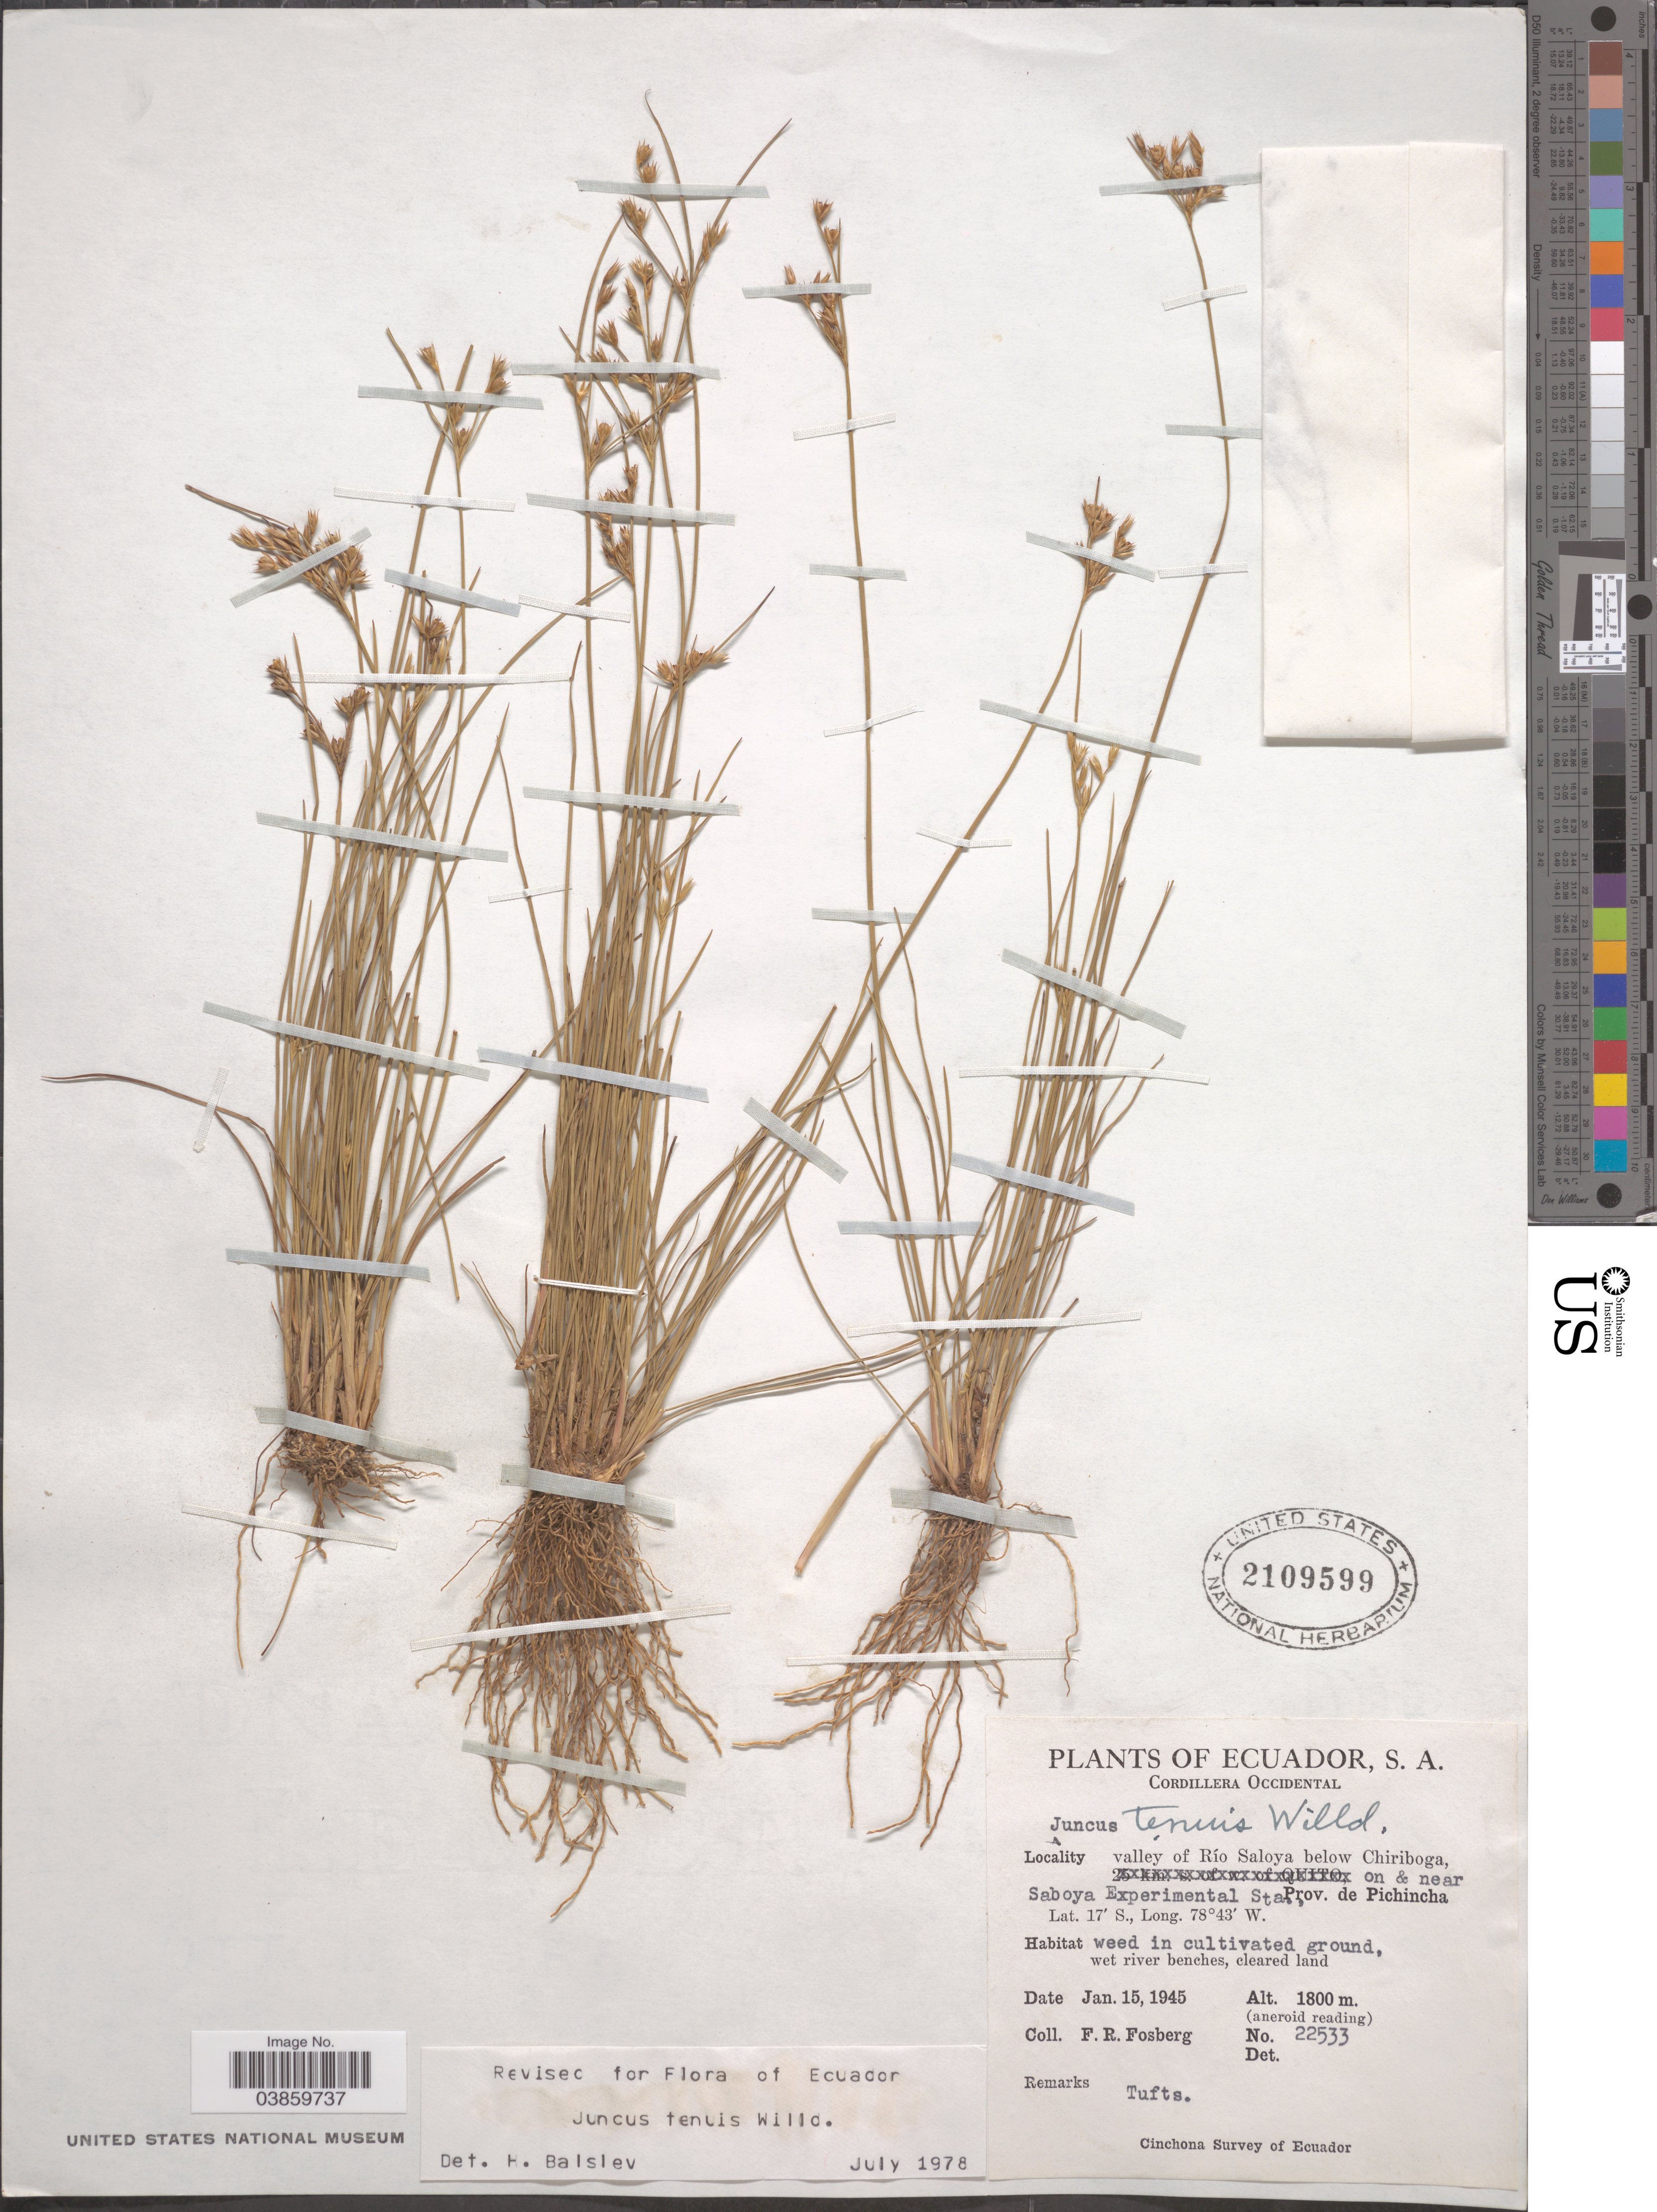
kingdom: Plantae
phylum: Tracheophyta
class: Liliopsida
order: Poales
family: Juncaceae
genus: Juncus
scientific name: Juncus tenuis var. tenuis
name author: Willd.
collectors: F. R. Fosberg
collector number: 22533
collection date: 1945-01-15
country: Ecuador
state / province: Pichincha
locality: Cordillera Occidental, valley of Río Saloya below Chiriboga, on & near Saboya Experimental Sta, Prov. de Pichincha.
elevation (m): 1800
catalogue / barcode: US 2109599